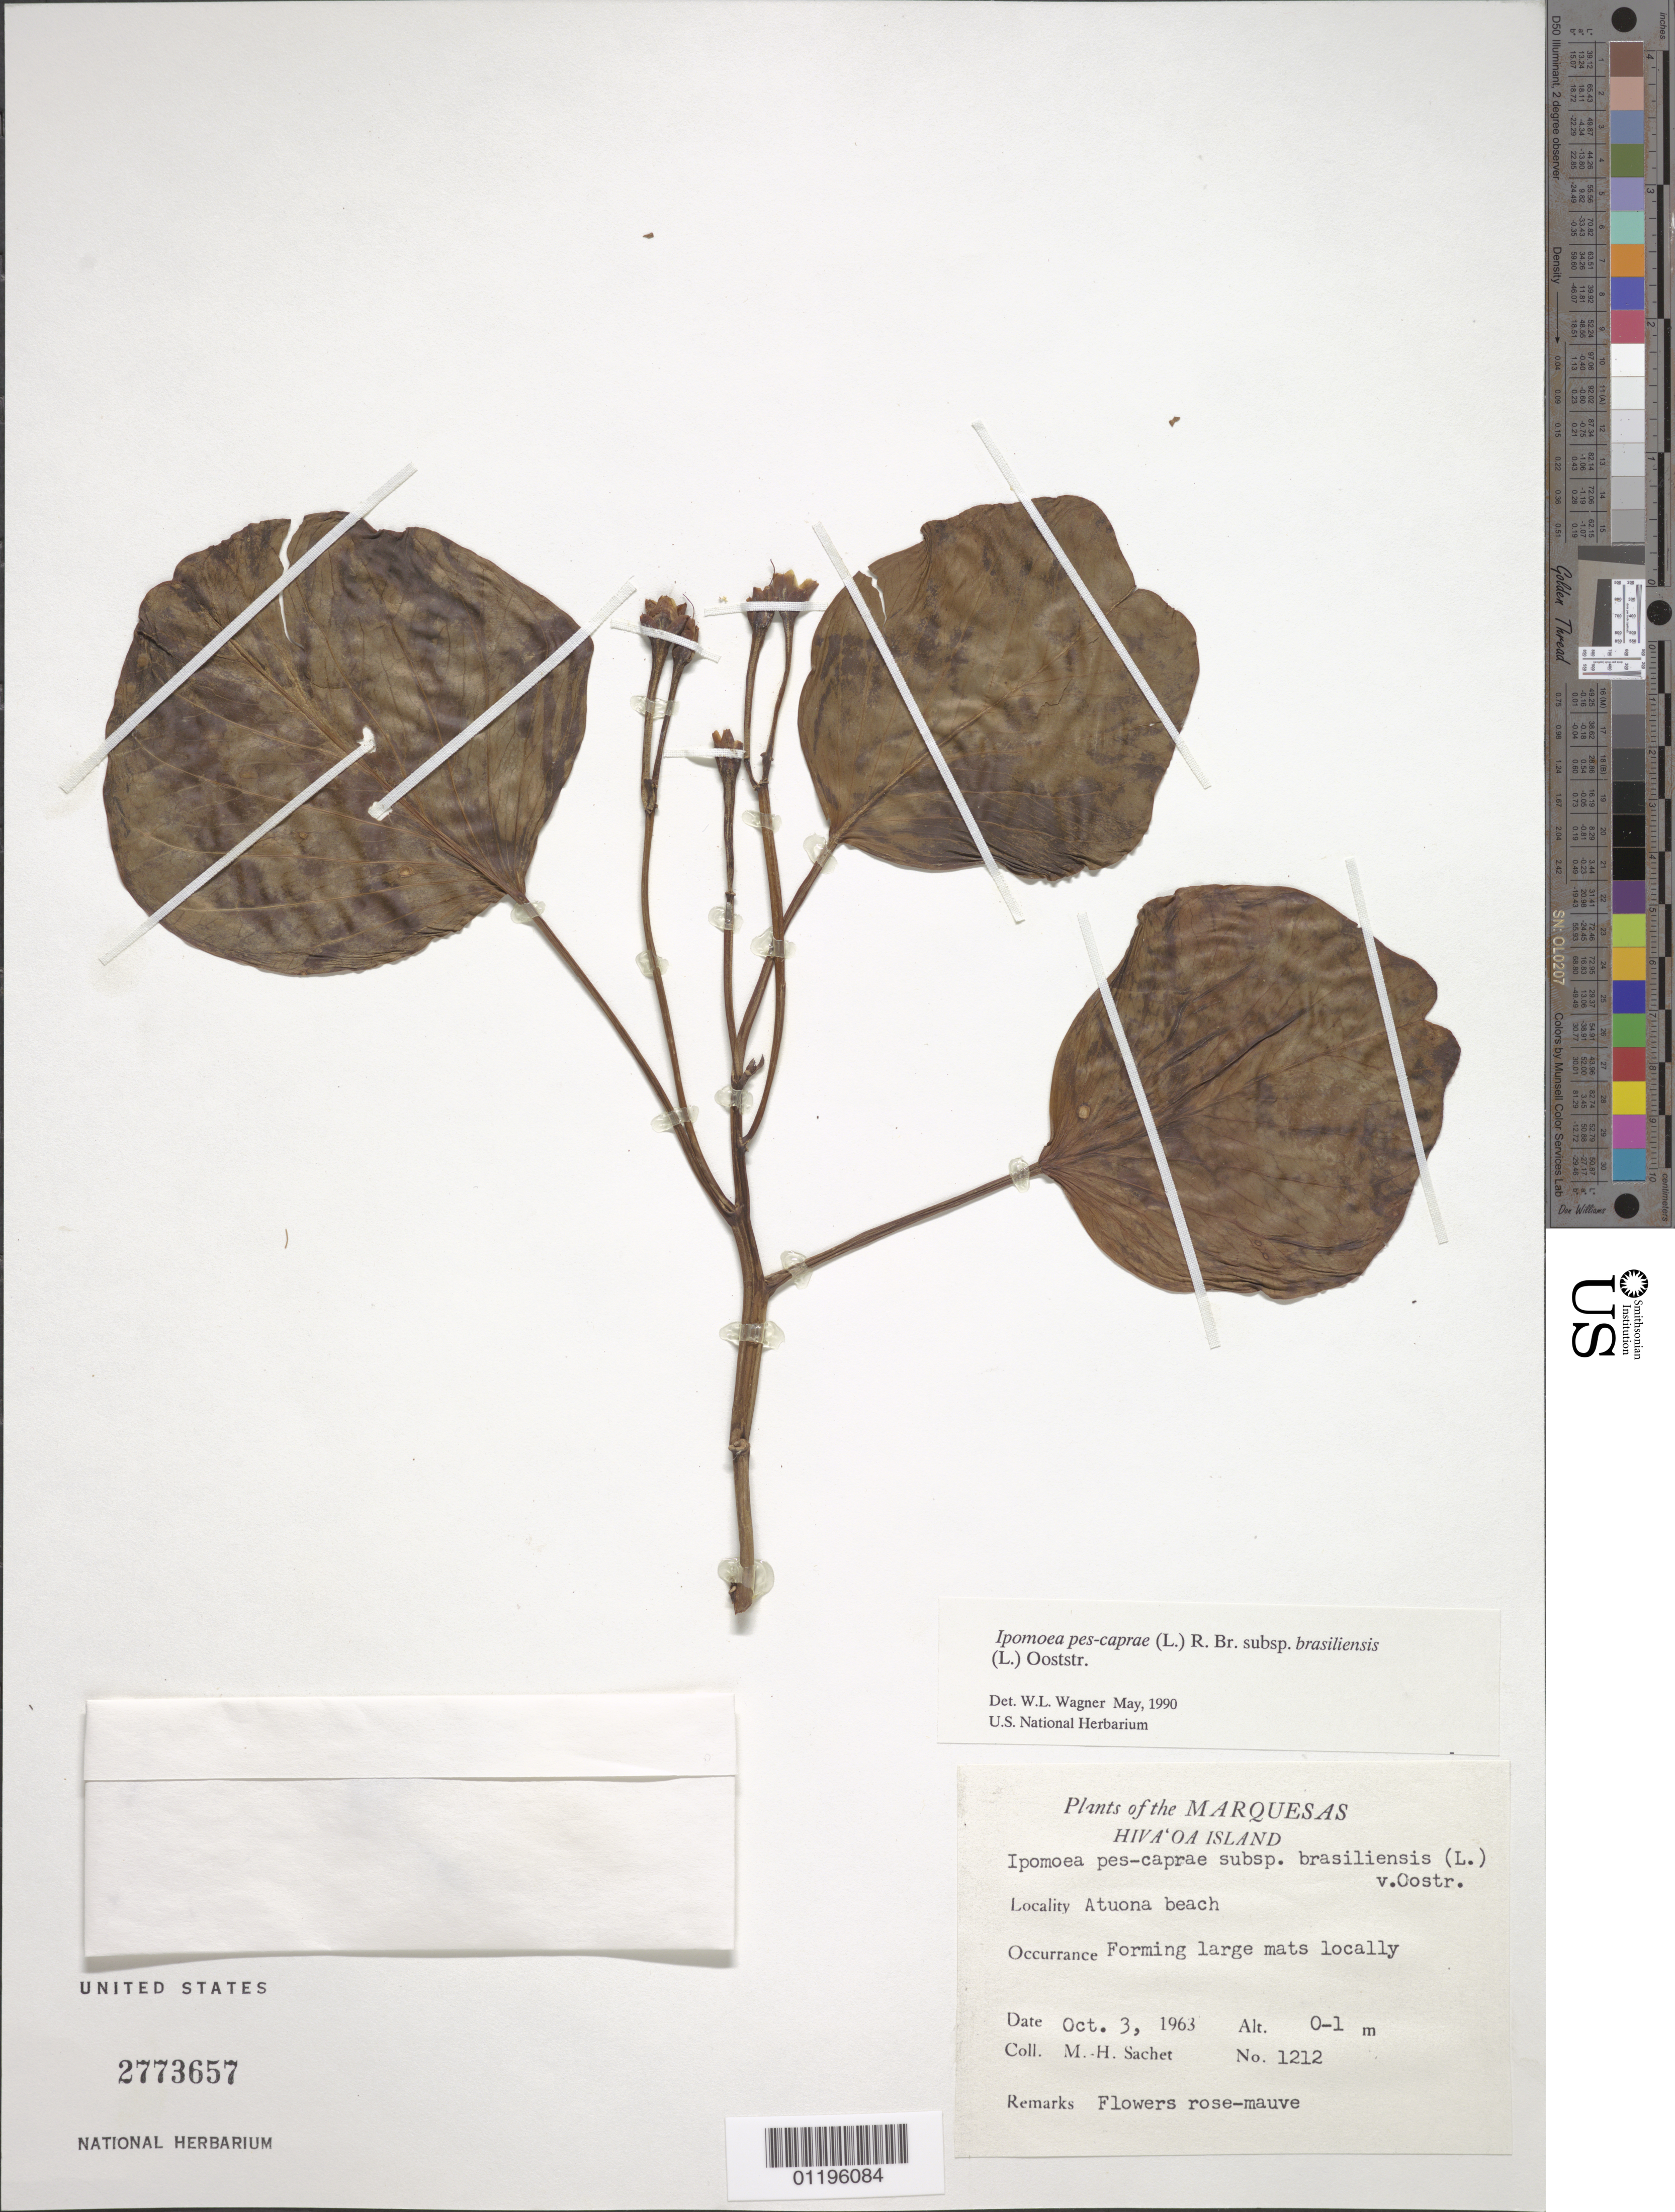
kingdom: Plantae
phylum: Tracheophyta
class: Magnoliopsida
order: Solanales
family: Convolvulaceae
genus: Ipomoea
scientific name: Ipomoea pes-caprae subsp. brasiliensis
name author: (L.) Ooststr.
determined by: Wagner, W. L., (BOT), Smithsonian Institution - National Museum of Natural History (UNITED STATES)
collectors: M.-H. Sachet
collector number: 1212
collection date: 1963-10-03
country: French Polynesia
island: Hiva Oa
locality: Atuona beach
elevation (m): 0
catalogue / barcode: US 2773657